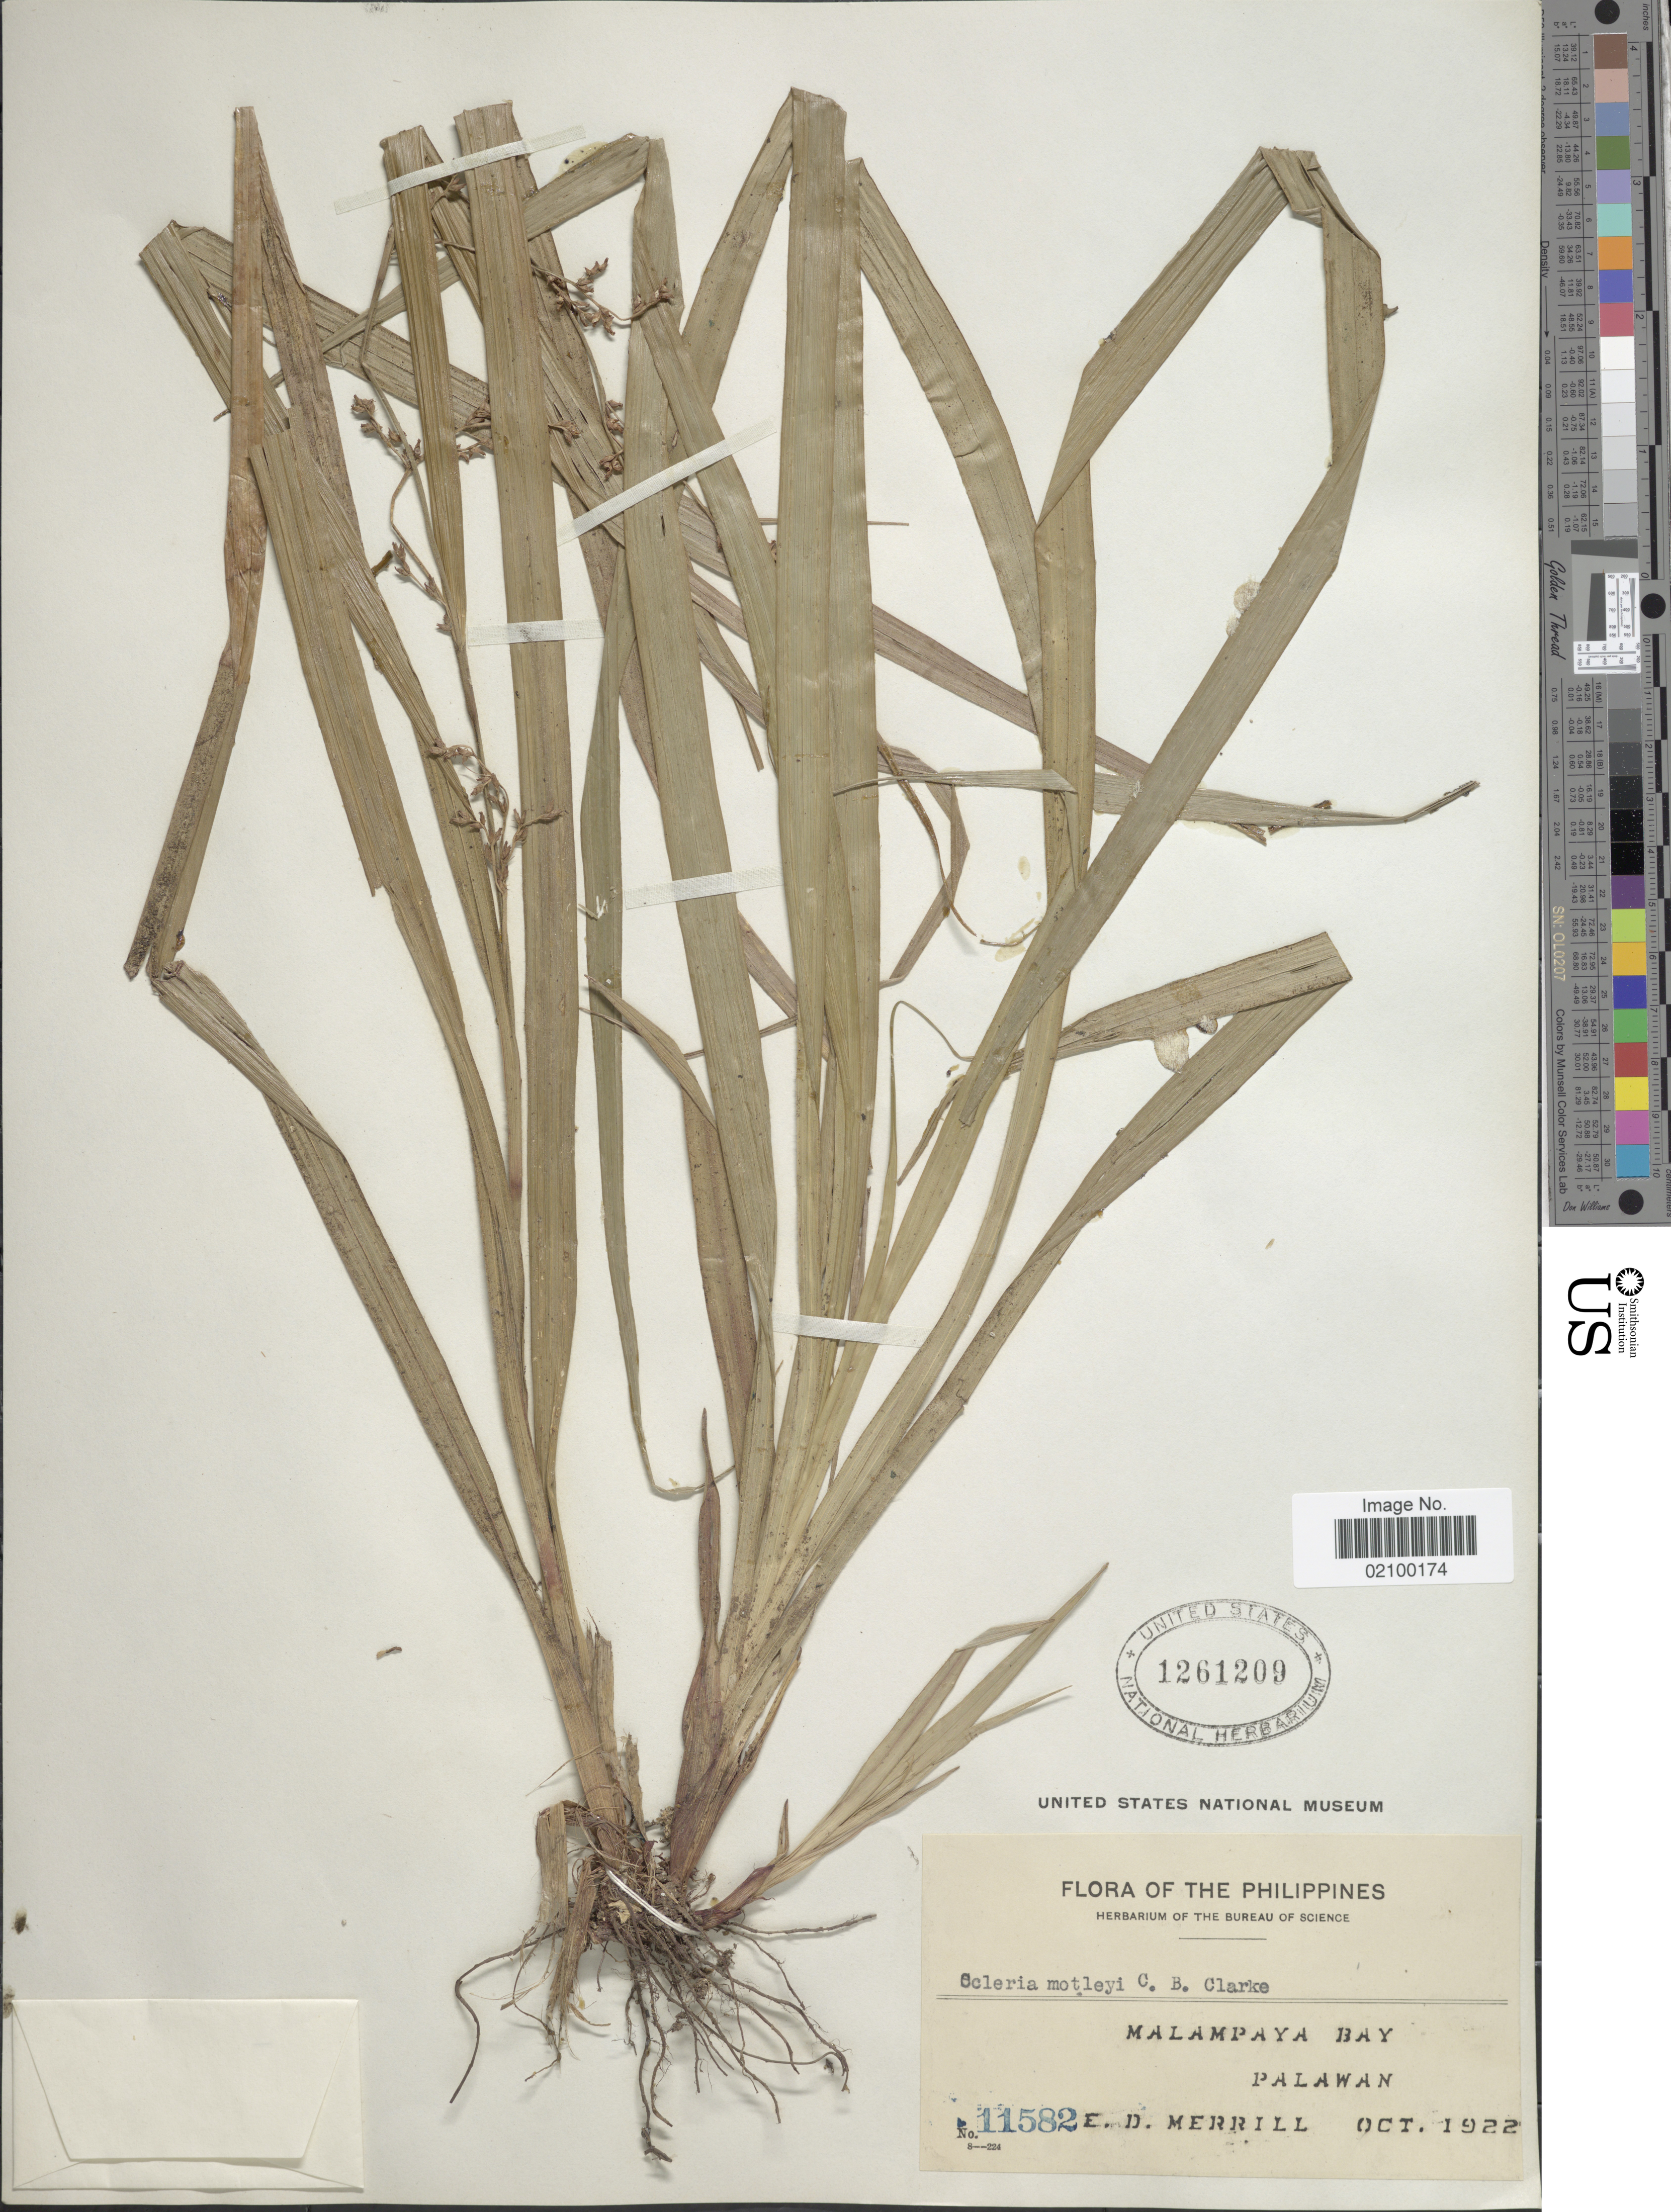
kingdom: Plantae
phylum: Tracheophyta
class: Liliopsida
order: Poales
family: Cyperaceae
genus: Scleria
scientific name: Scleria motleyi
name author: C.B. Clarke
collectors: E. D. Merrill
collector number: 11582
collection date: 1922-10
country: Philippines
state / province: Mimaropa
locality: Malampaya Bay, Palawan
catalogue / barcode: US 1261209